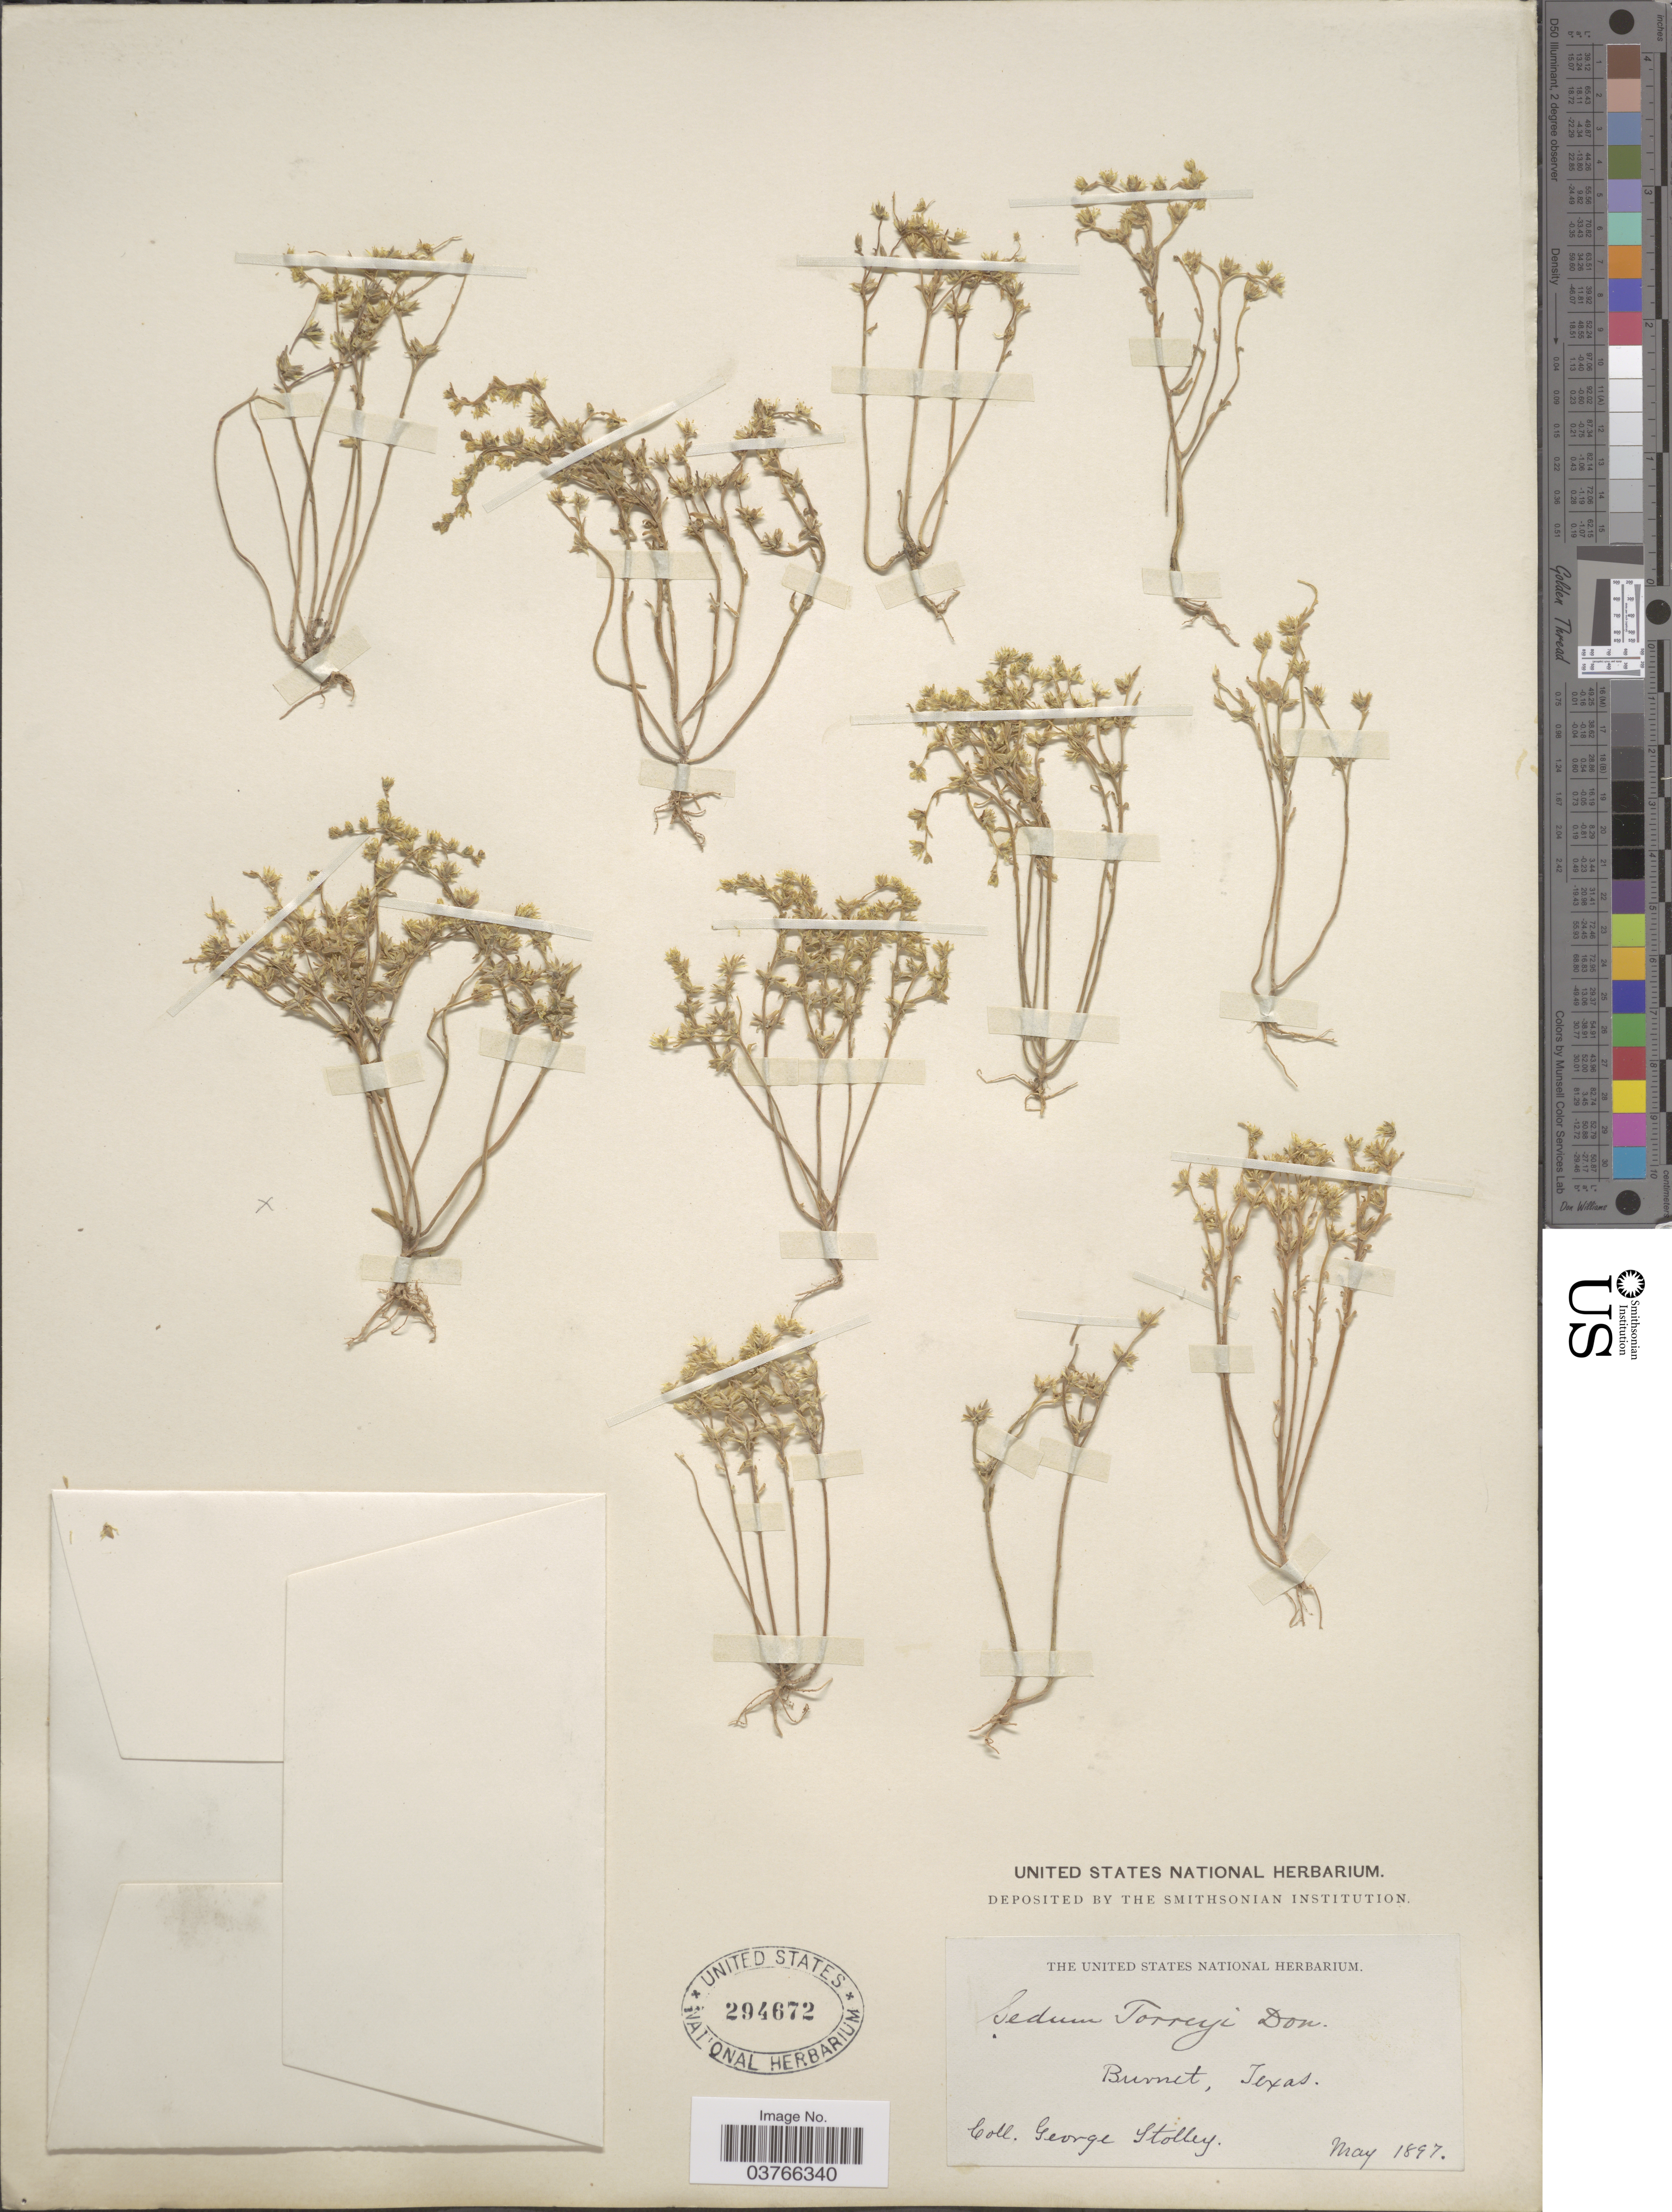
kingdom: Plantae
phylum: Tracheophyta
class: Magnoliopsida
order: Saxifragales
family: Crassulaceae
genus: Sedum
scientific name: Sedum nuttallianum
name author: Raf.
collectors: G. Stolley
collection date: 1897-05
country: United States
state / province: Texas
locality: Burnet.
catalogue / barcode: US 294672